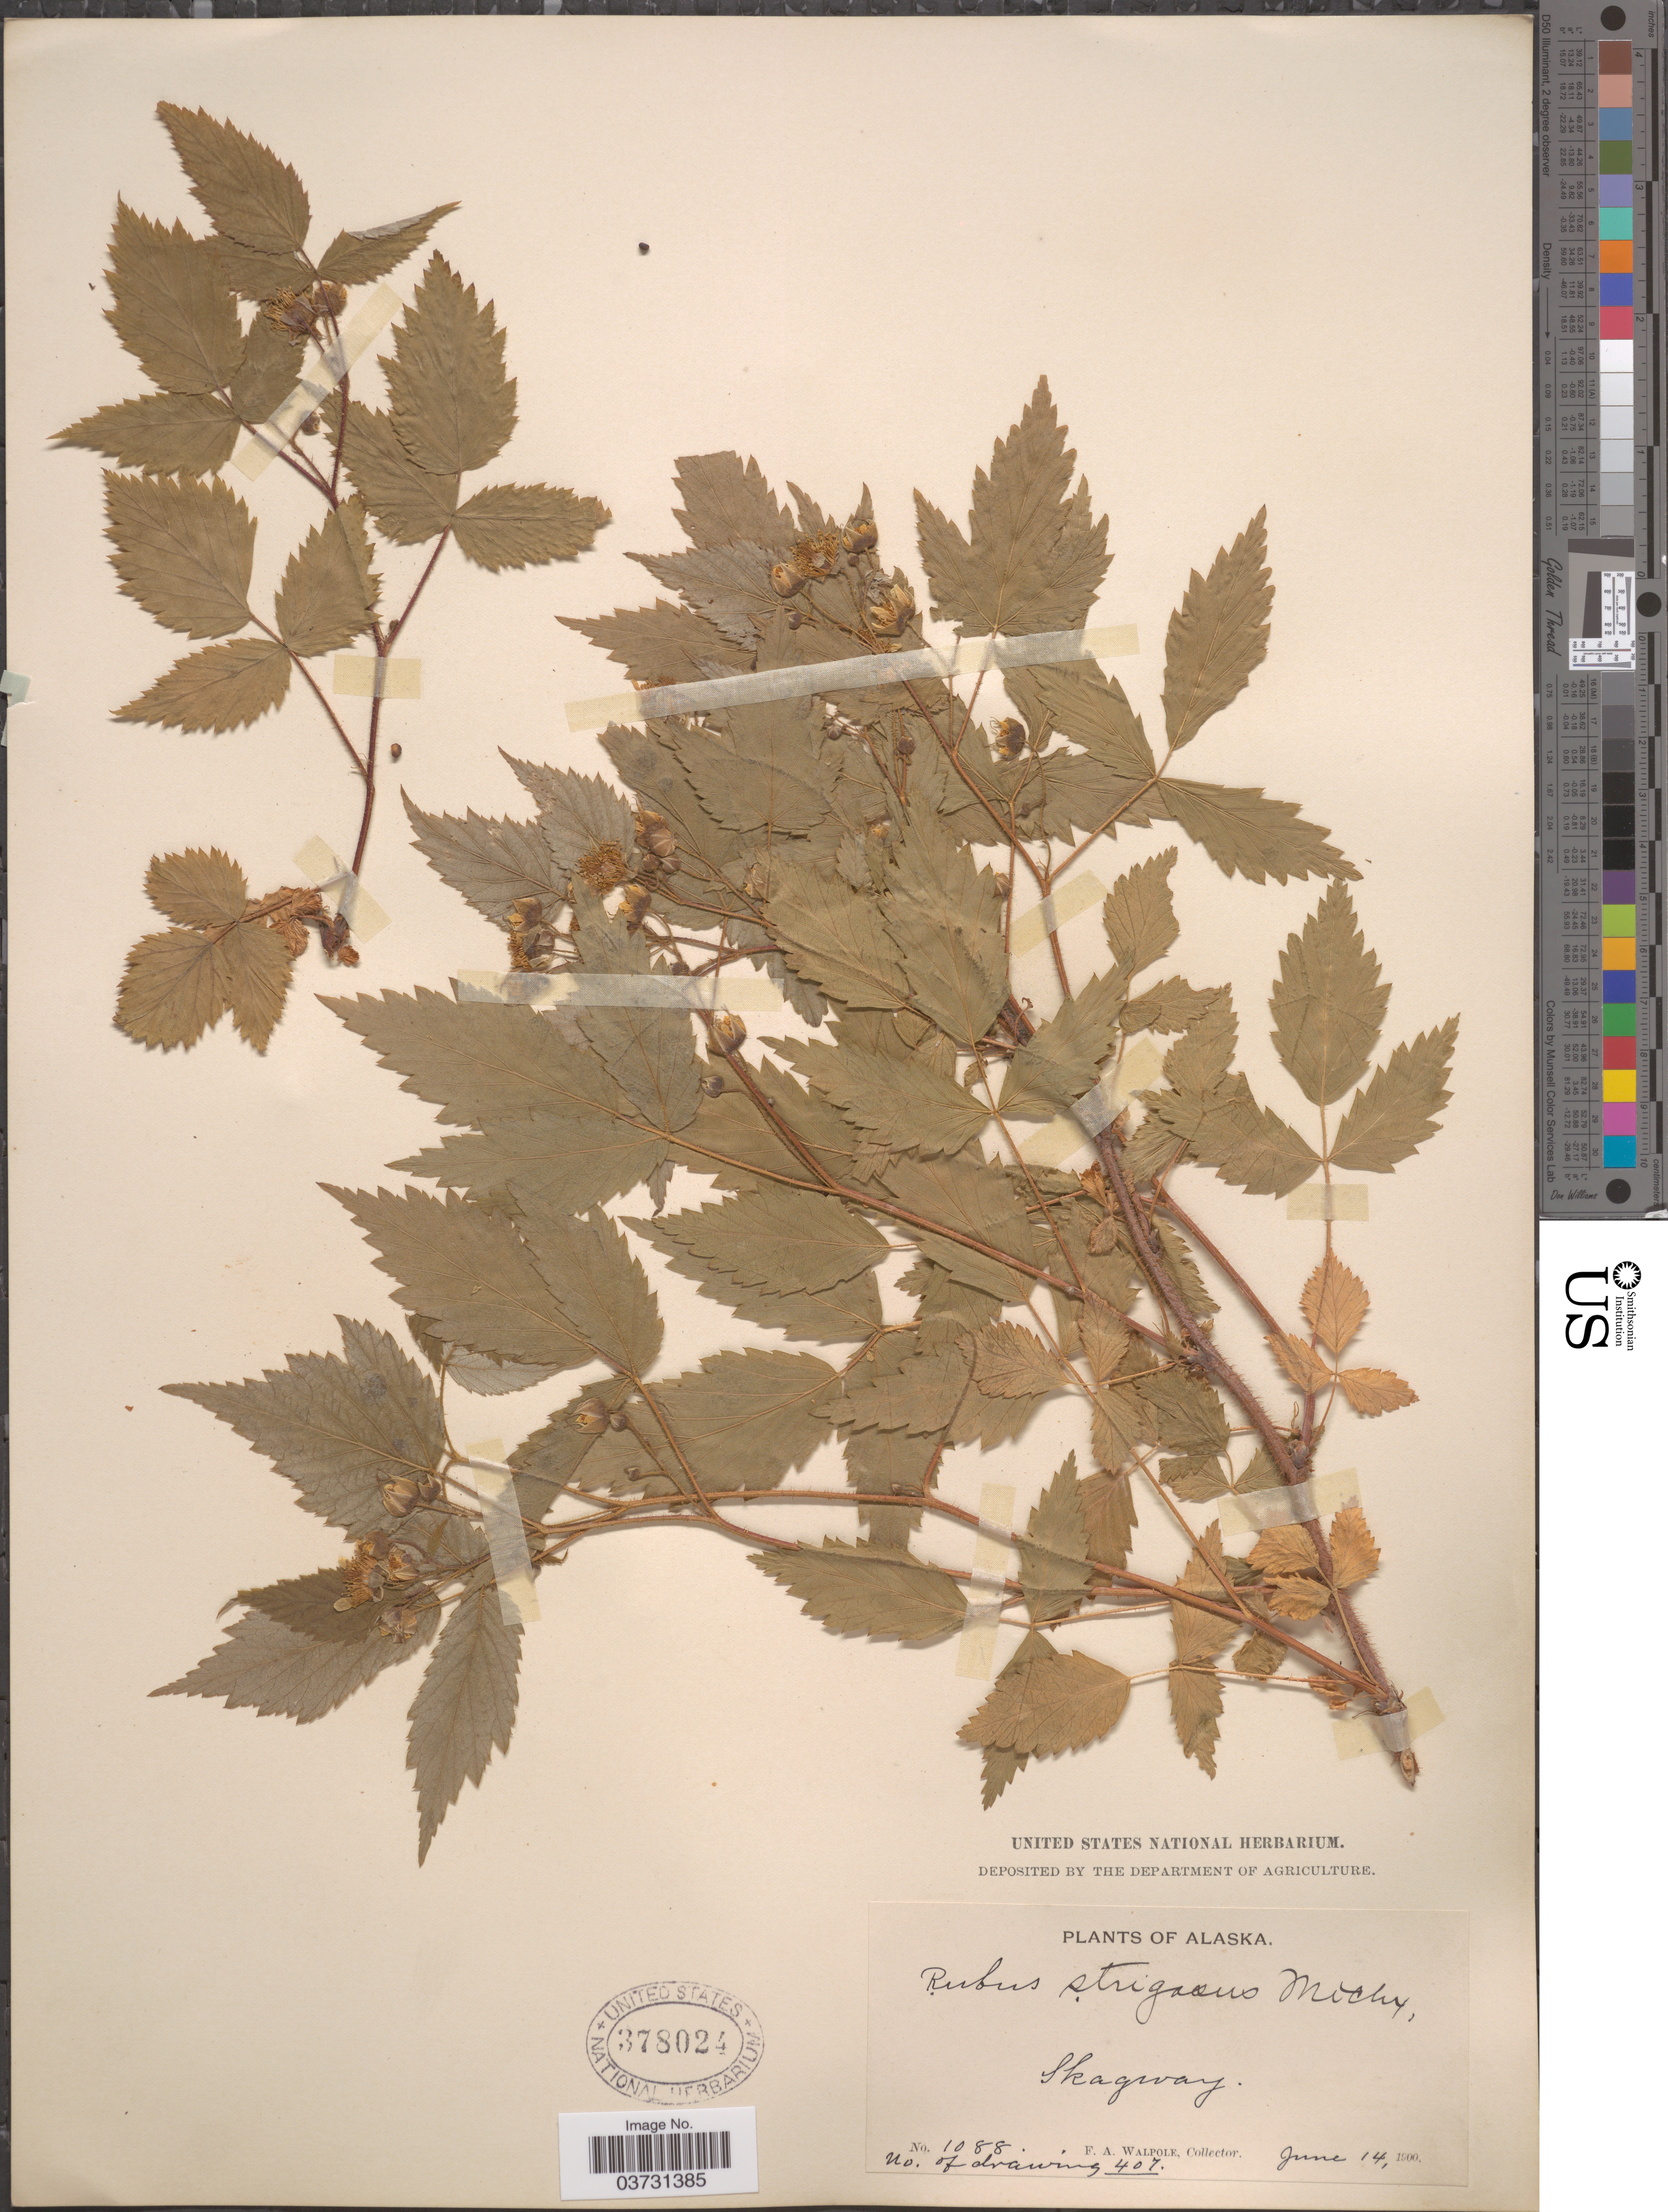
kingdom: Plantae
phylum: Tracheophyta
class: Magnoliopsida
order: Rosales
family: Rosaceae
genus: Rubus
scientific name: Rubus strigosus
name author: Michx.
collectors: F. Walpole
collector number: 1088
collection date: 1900-06-14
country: United States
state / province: Alaska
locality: Skagway.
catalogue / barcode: US 378024